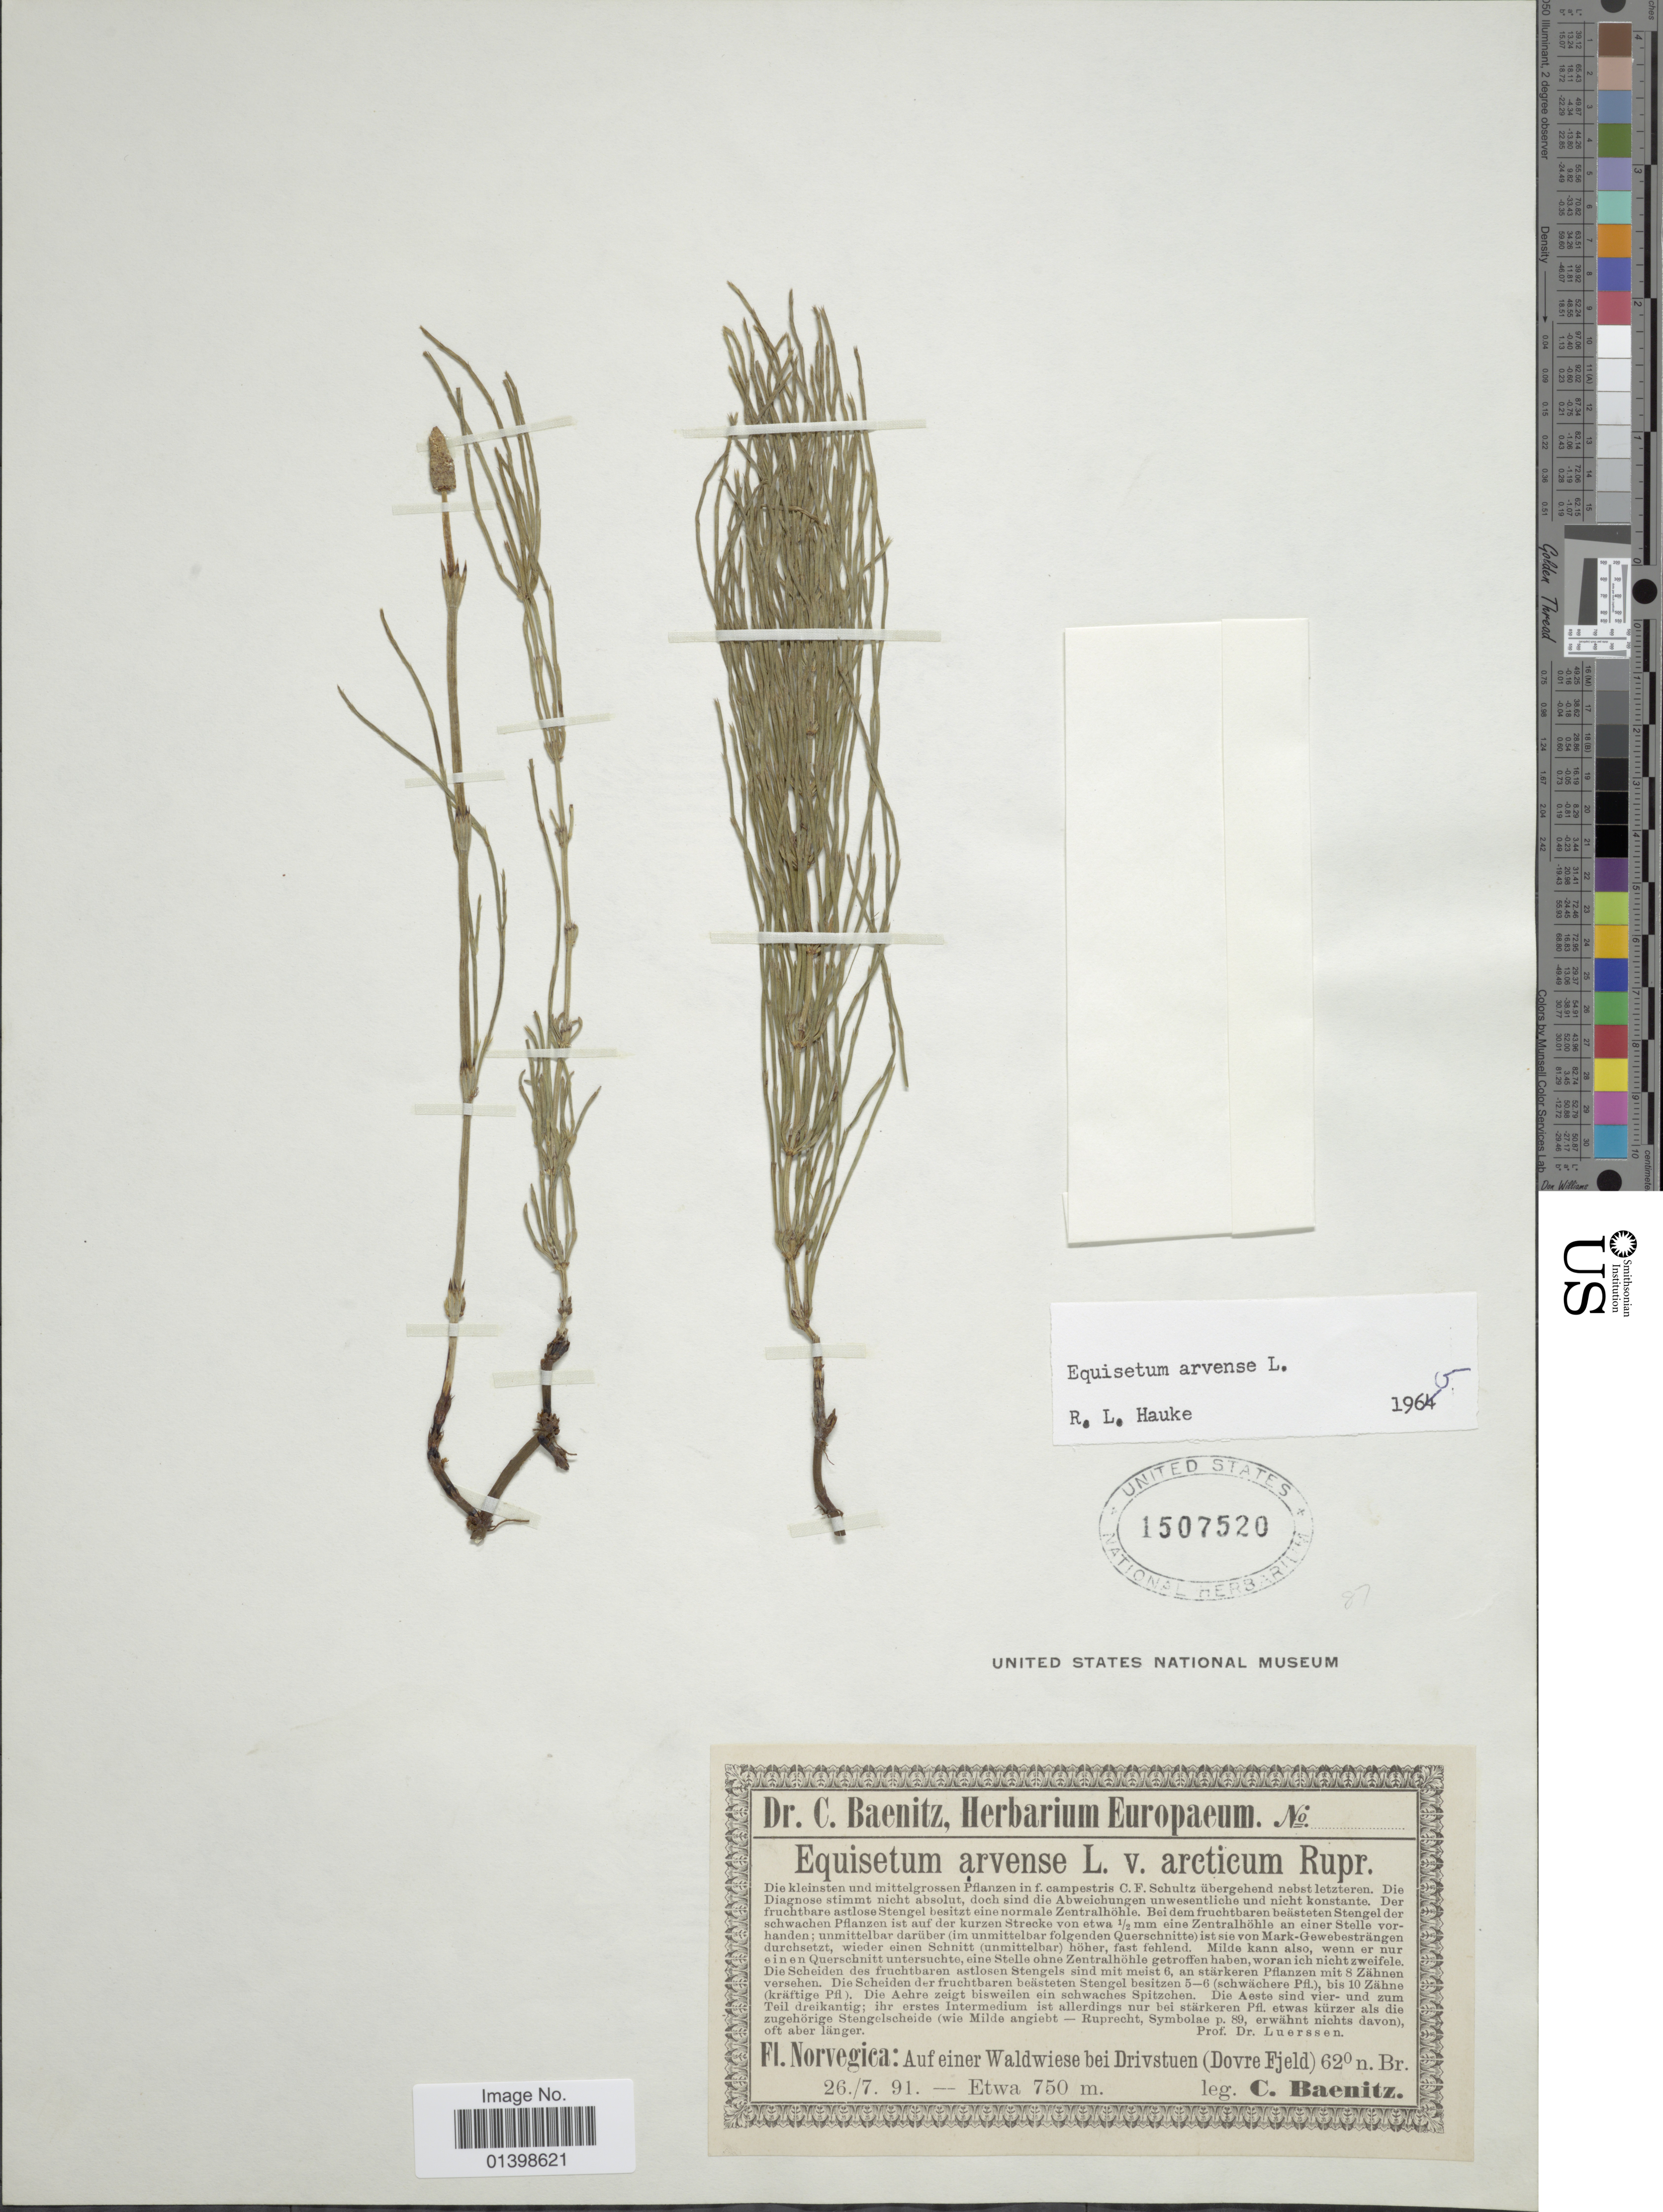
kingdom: Plantae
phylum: Tracheophyta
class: Polypodiopsida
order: Equisetales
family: Equisetaceae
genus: Equisetum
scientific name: Equisetum arvense var. arcticum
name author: Rupr.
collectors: C. G. Baenitz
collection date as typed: Transcribed d/m/y: 26/7/91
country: Norway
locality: Auf einer Waldwiese bei Drivsyuen (Dovre Fjeld)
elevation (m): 750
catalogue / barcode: US 1507520